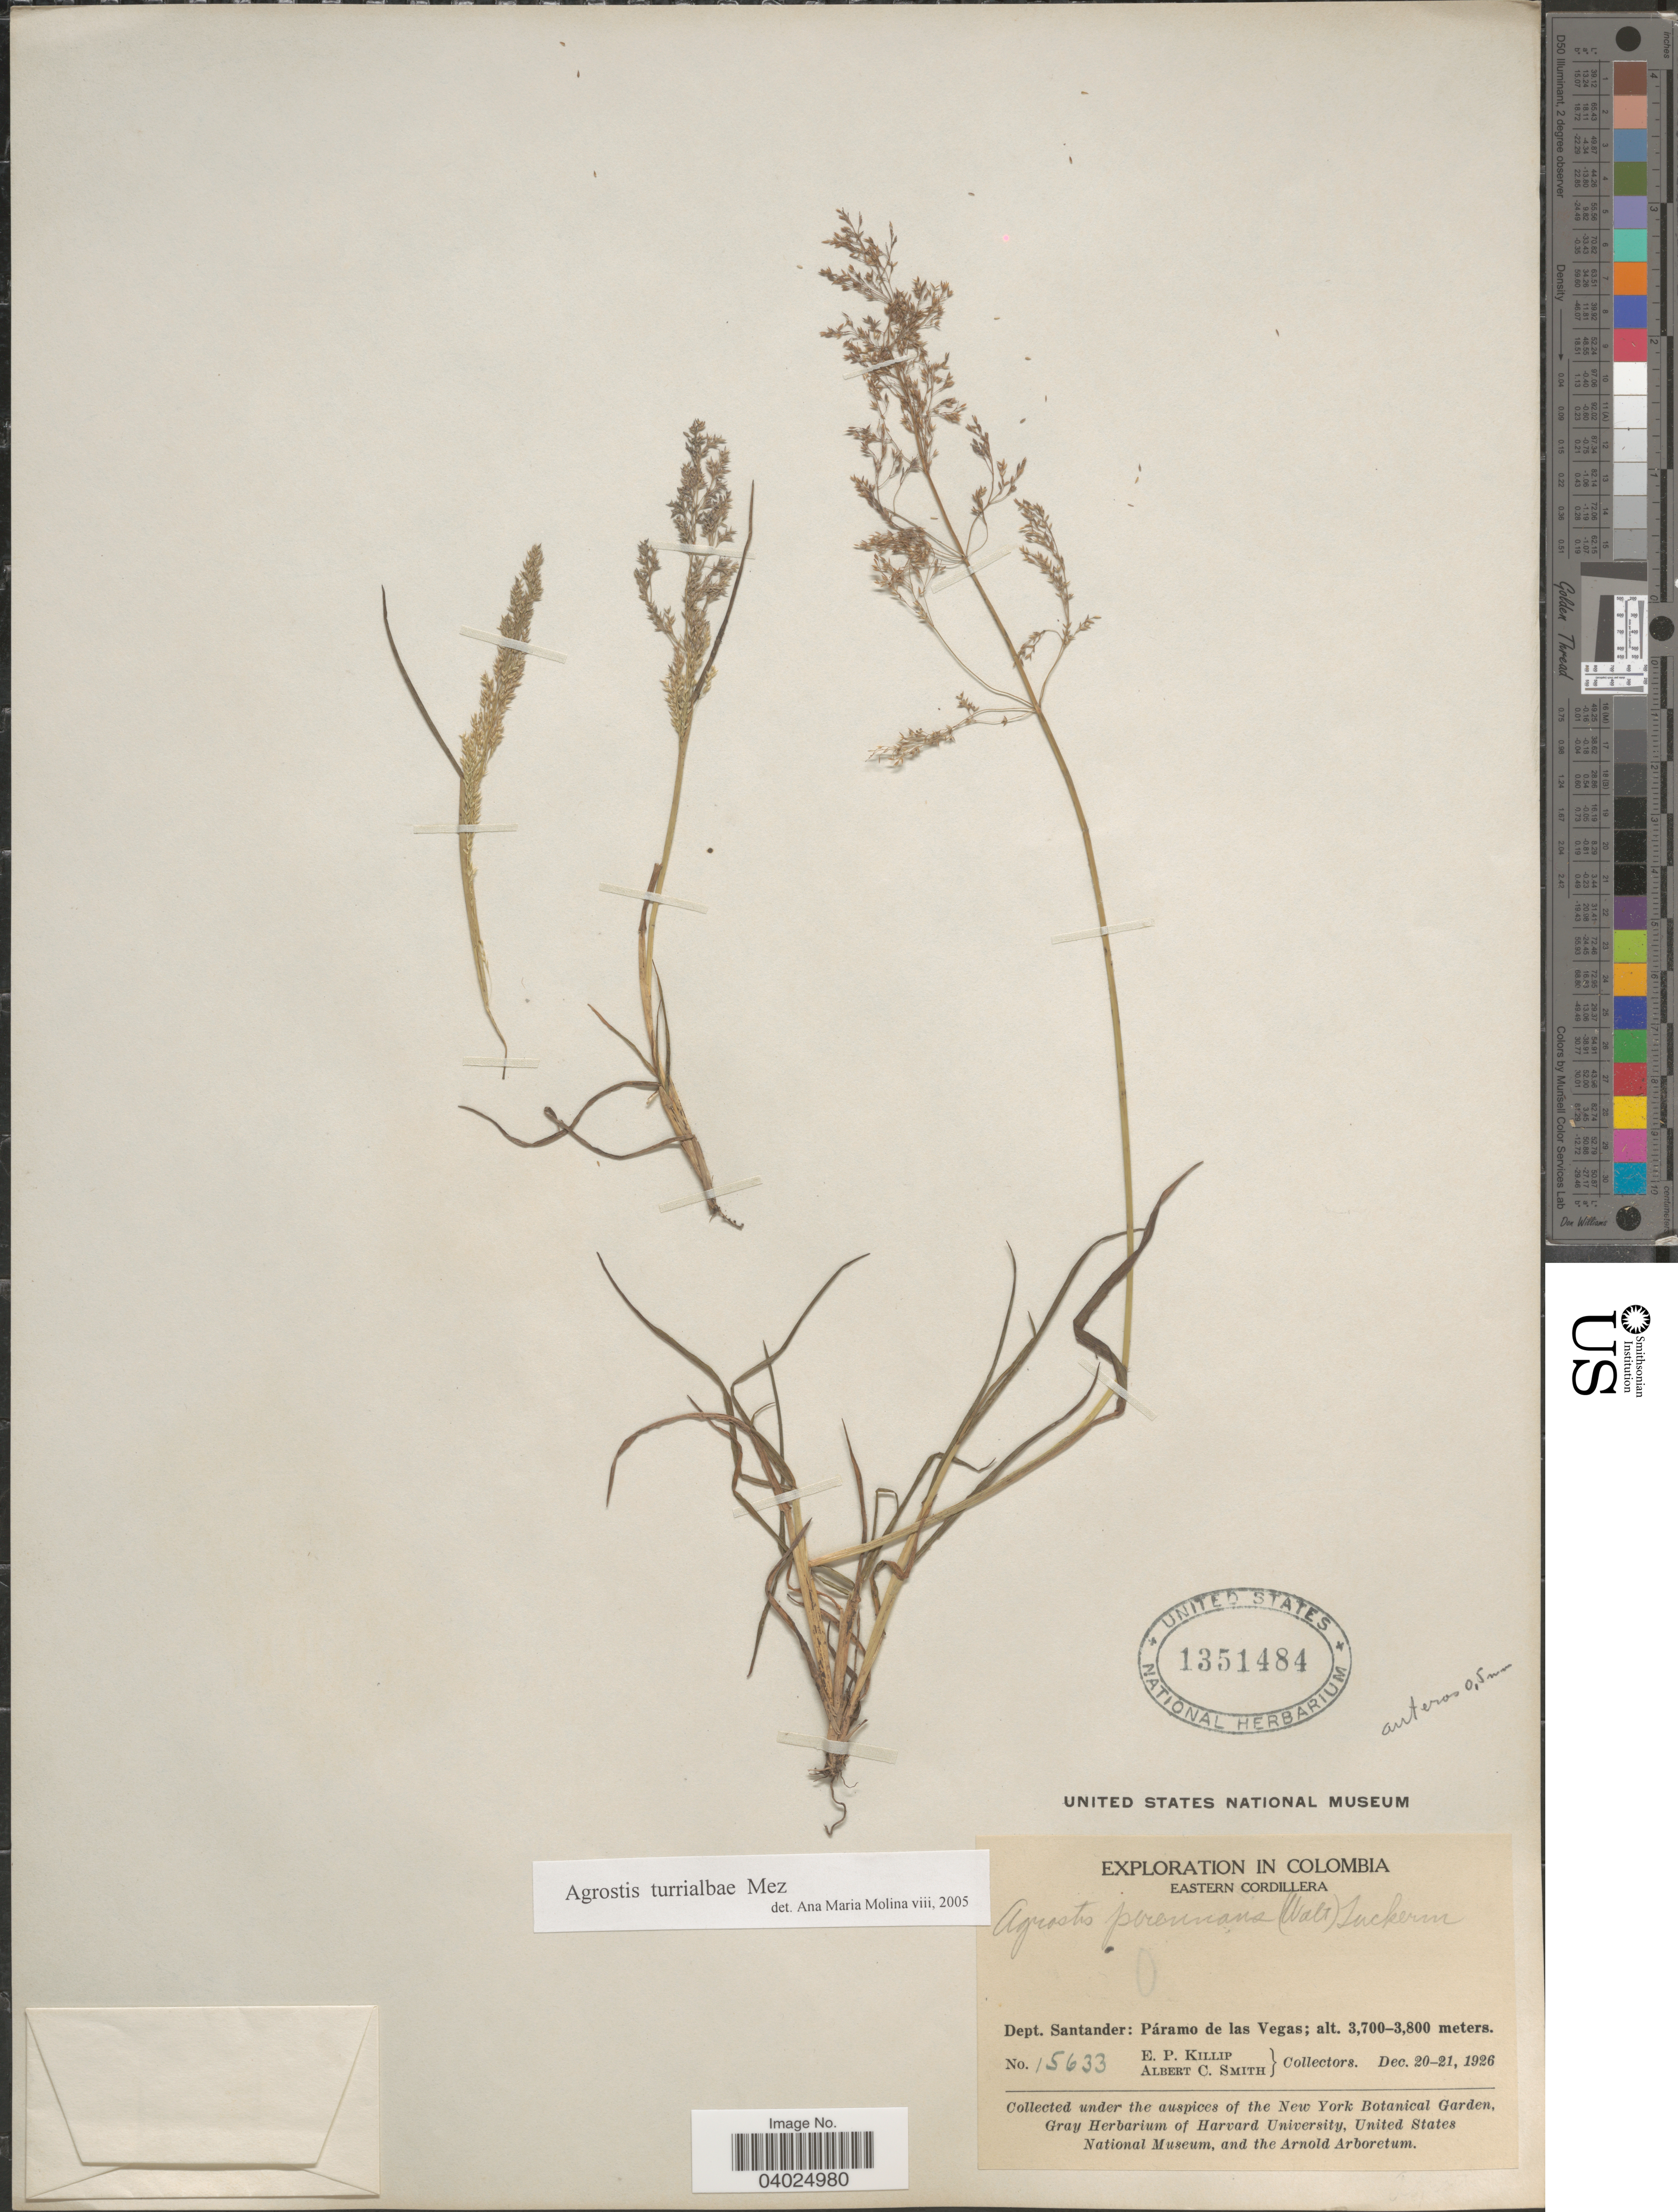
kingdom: Plantae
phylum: Tracheophyta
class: Liliopsida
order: Poales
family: Poaceae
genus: Agrostis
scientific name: Agrostis turrialbae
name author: Mez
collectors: E. P. Killip & A. C. Smith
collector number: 15633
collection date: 1926-12-20/1926-12-21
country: Colombia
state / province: Santander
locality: Eastern Cordillera. Dept. Santander: Páramo de las Vegas.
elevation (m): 3700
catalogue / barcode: US 1351484